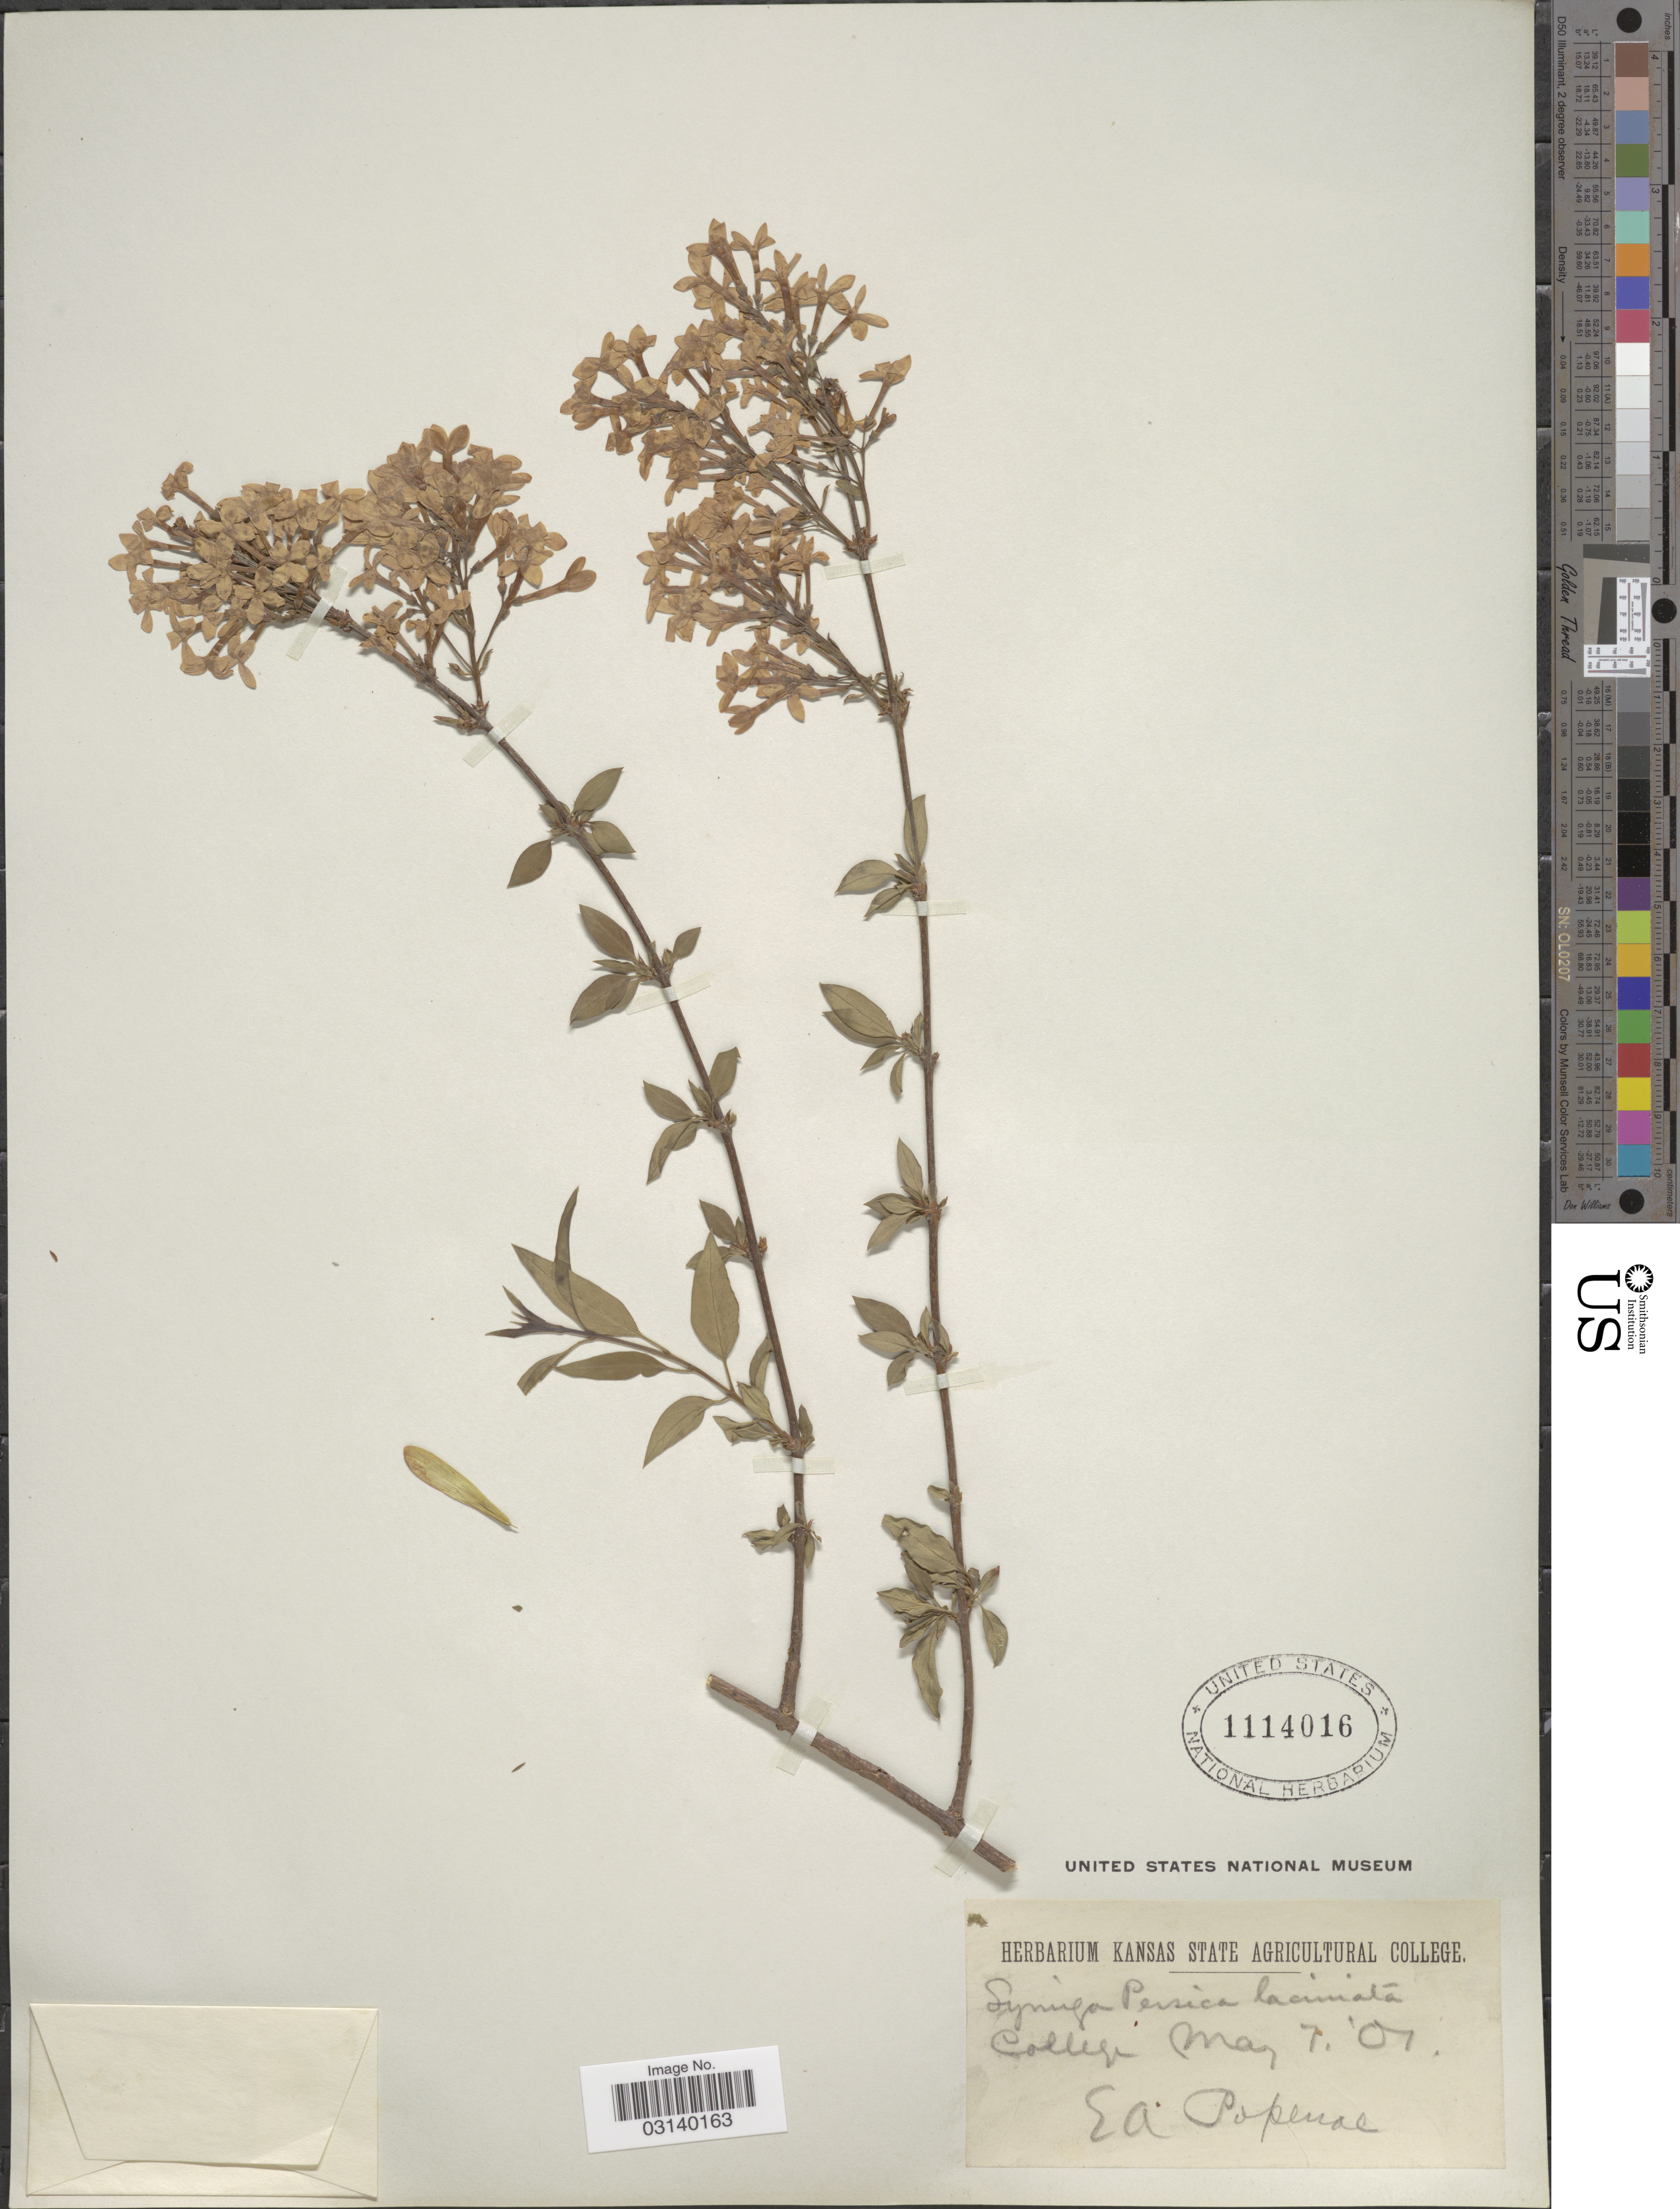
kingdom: Plantae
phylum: Tracheophyta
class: Magnoliopsida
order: Lamiales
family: Oleaceae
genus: Syringa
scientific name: Syringa persica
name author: L.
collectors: E. A. Popenoe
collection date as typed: Transcribed d/m/y: 7/5/1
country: United States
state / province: Kansas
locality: College.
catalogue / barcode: US 1114016